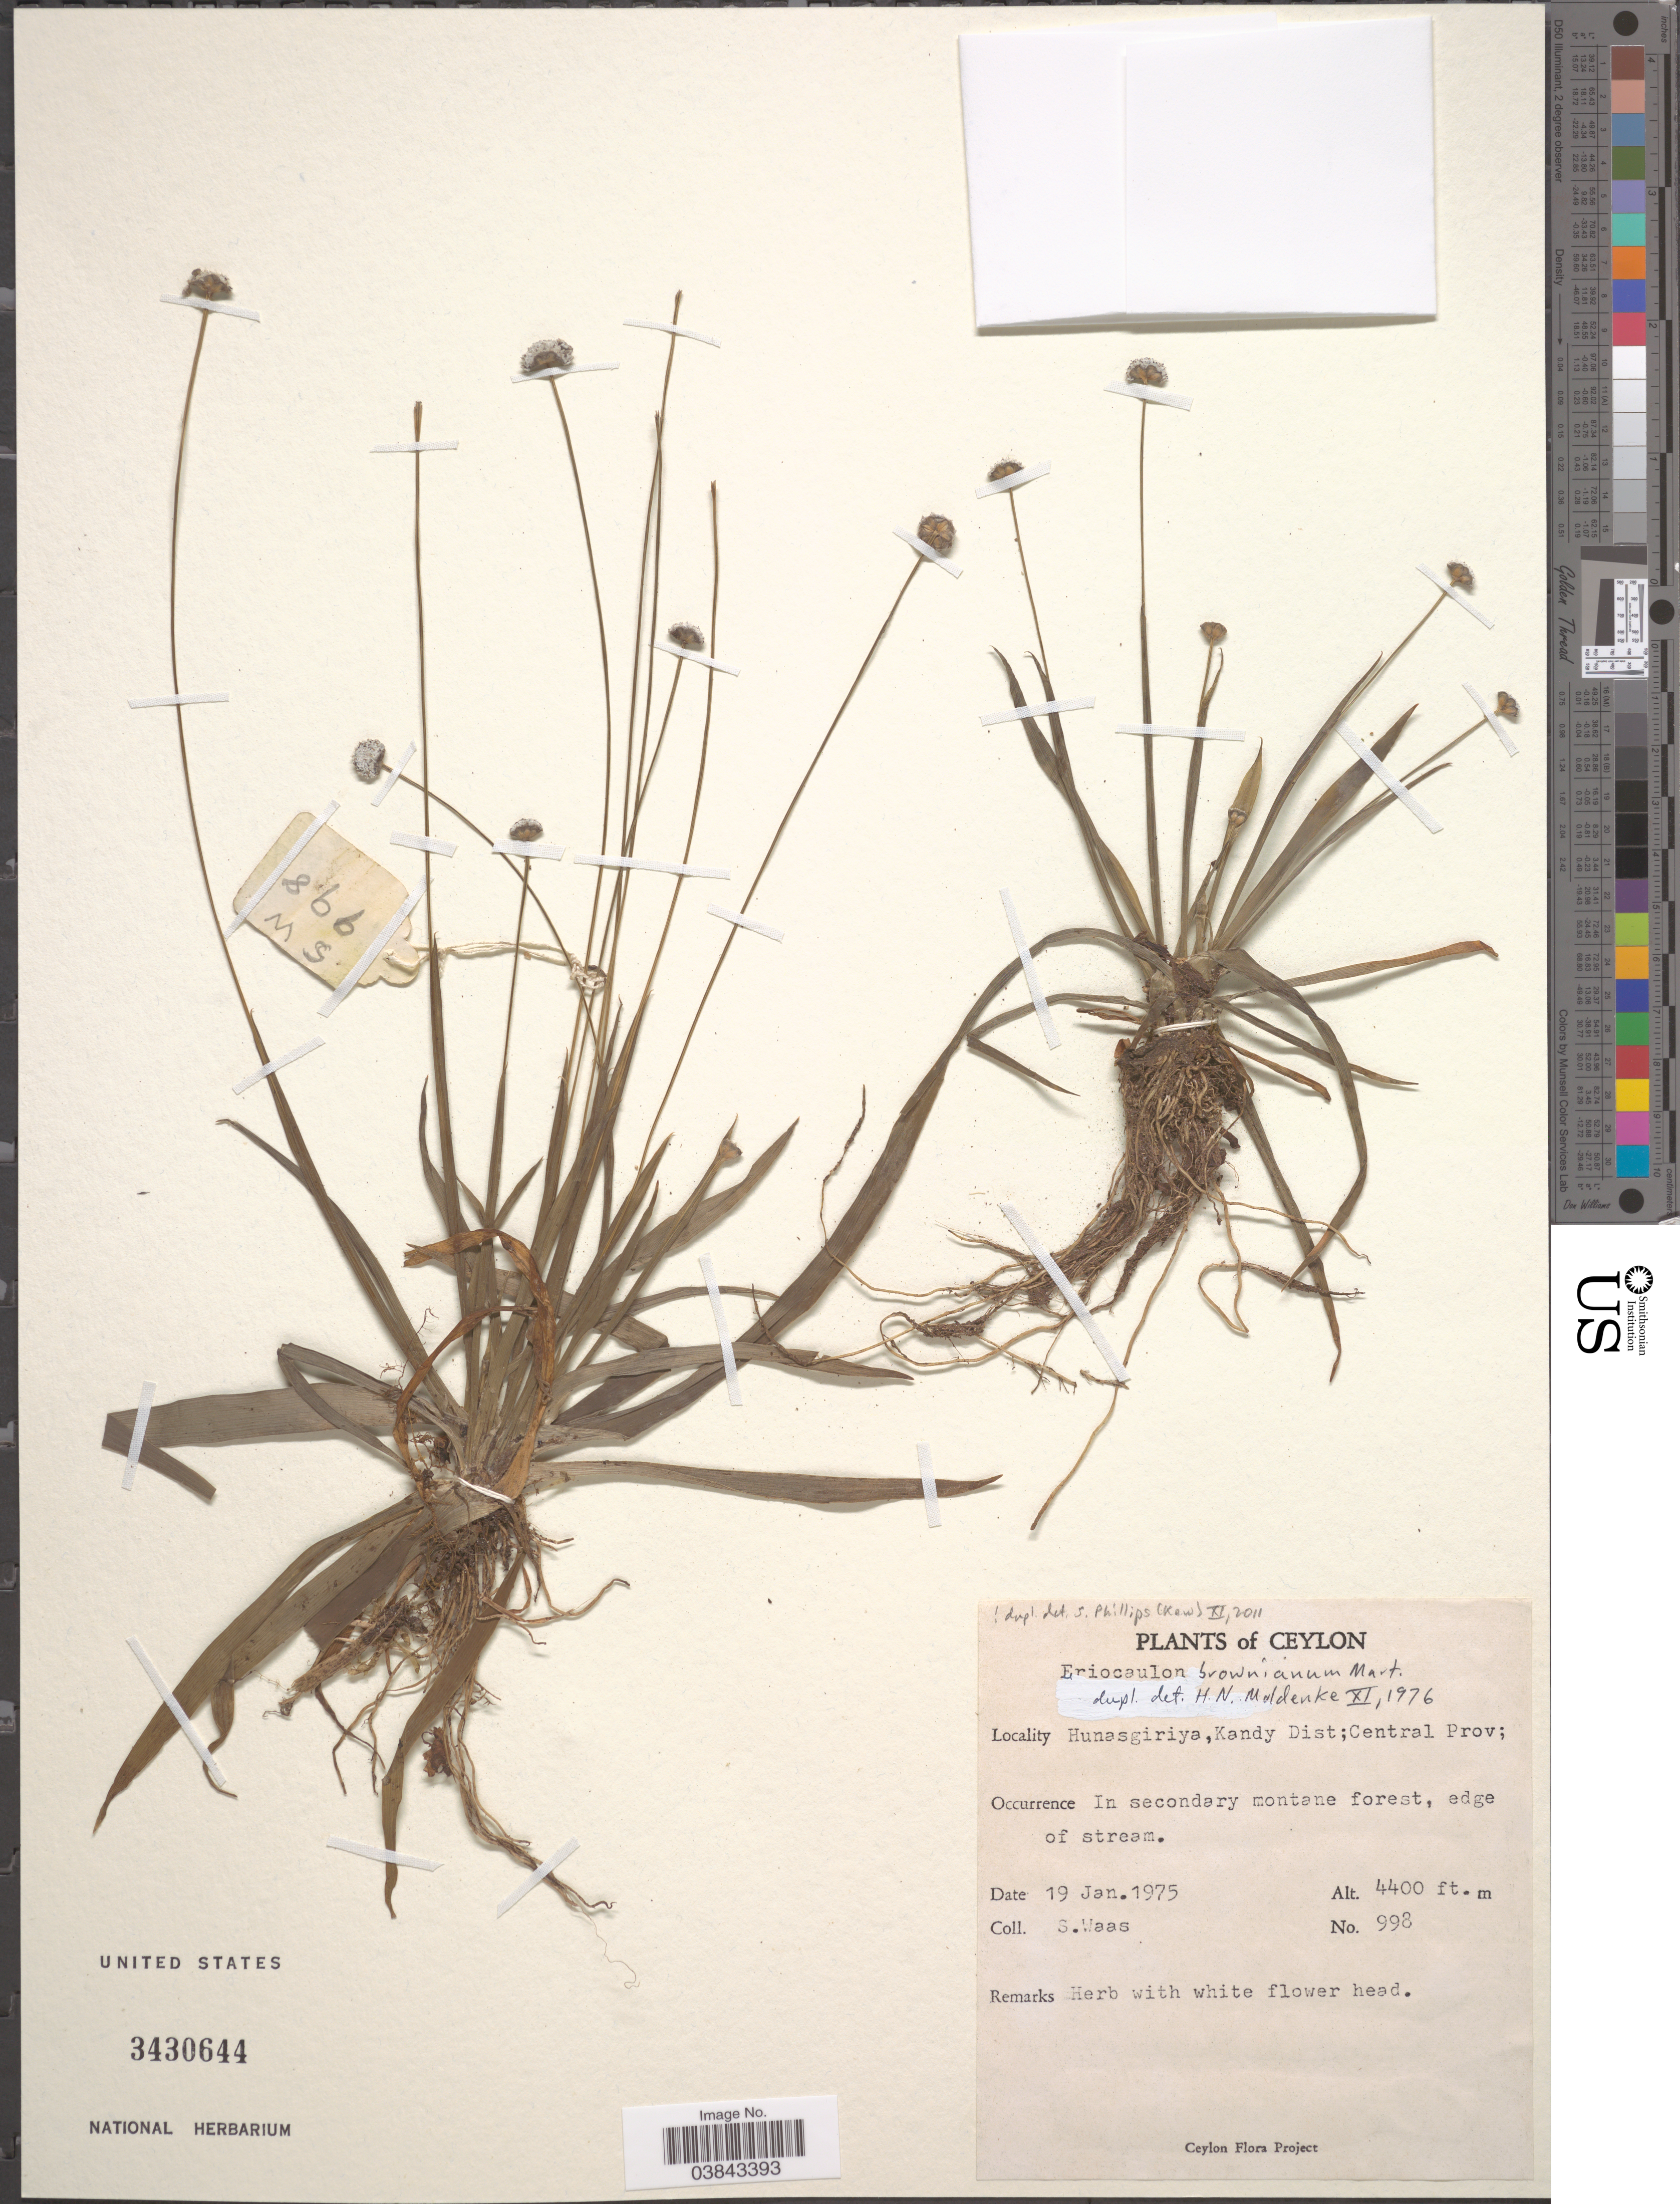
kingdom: Plantae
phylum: Tracheophyta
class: Liliopsida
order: Poales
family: Eriocaulaceae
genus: Eriocaulon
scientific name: Eriocaulon brownianum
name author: Mart.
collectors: S. Waas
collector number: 998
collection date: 1975-01-19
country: Sri Lanka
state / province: Central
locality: Ceylon. Hunasgiriya, Kandy Dist; Central Prov.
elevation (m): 1341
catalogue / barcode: US 3430644